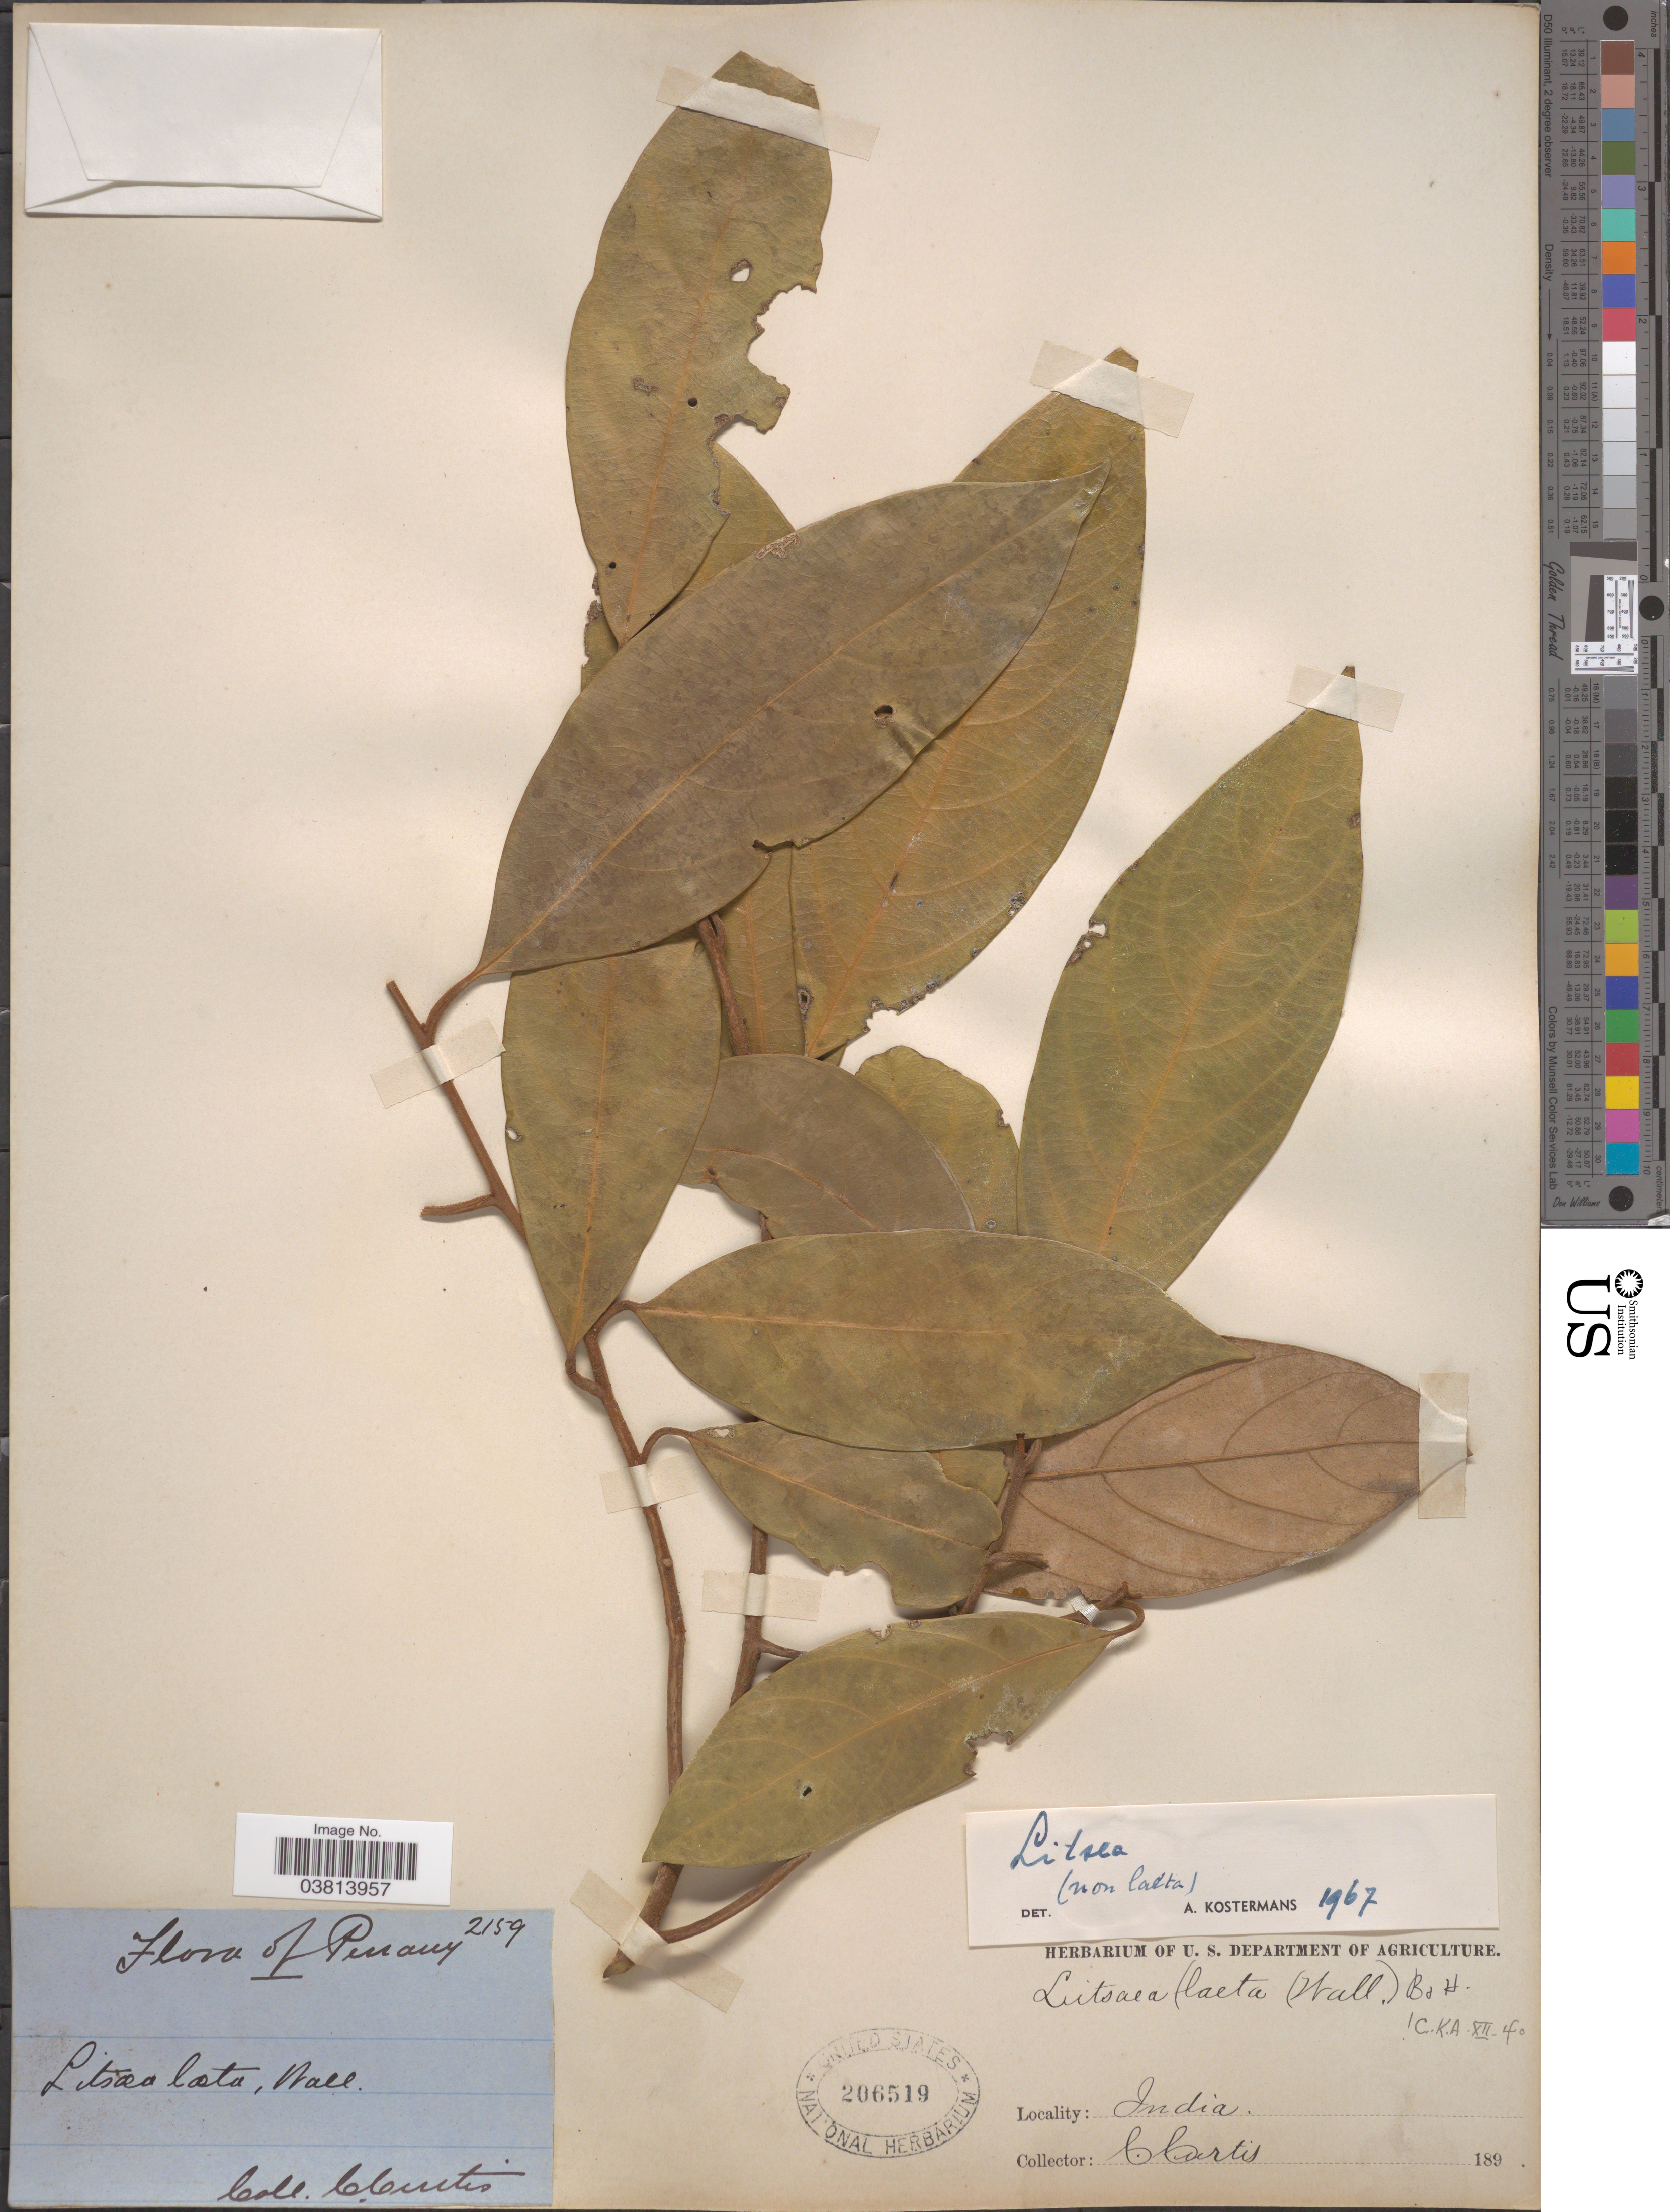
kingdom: Plantae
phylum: Tracheophyta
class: Magnoliopsida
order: Laurales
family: Lauraceae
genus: Litsea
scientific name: Litsea sp.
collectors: C. Curtis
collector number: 2159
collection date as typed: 189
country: Malaysia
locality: Penang.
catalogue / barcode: US 206519